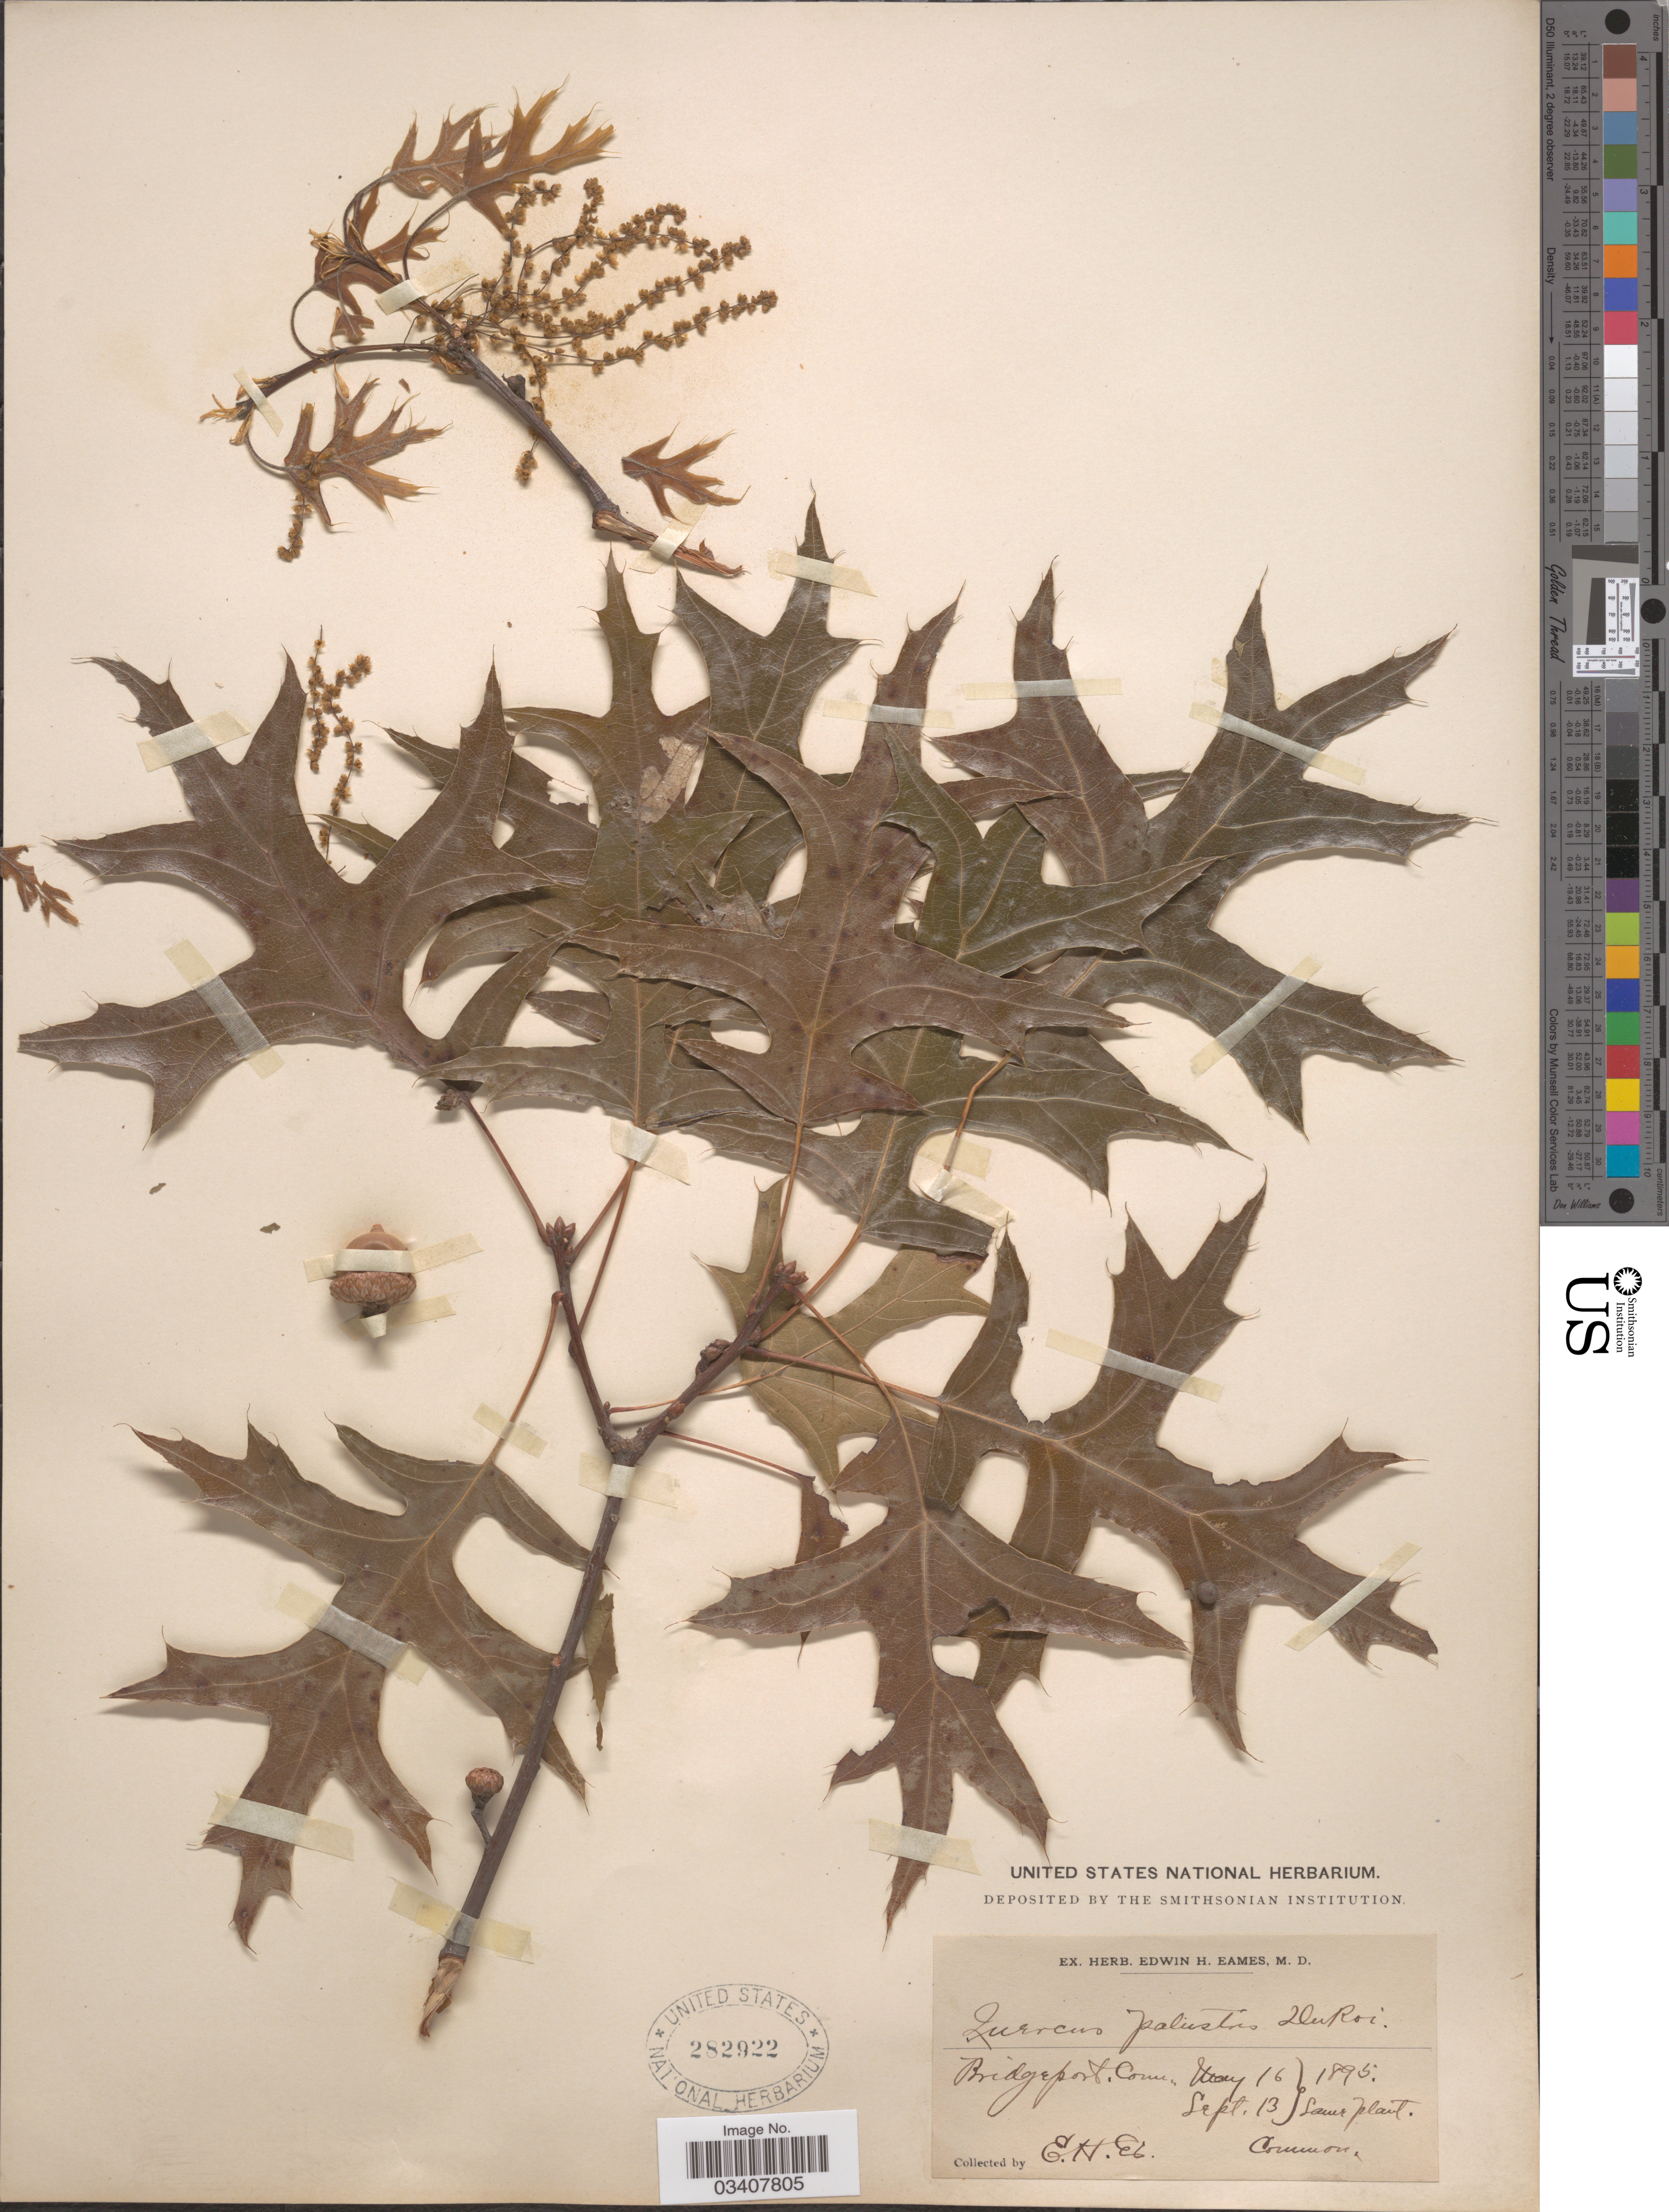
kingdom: Plantae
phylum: Tracheophyta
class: Magnoliopsida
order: Fagales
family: Fagaceae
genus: Quercus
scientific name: Quercus palustris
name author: Münchh.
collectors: E. H. Eames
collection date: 1895-05-16/1895-09-13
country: United States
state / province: Connecticut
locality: Bridgeport.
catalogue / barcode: US 282922